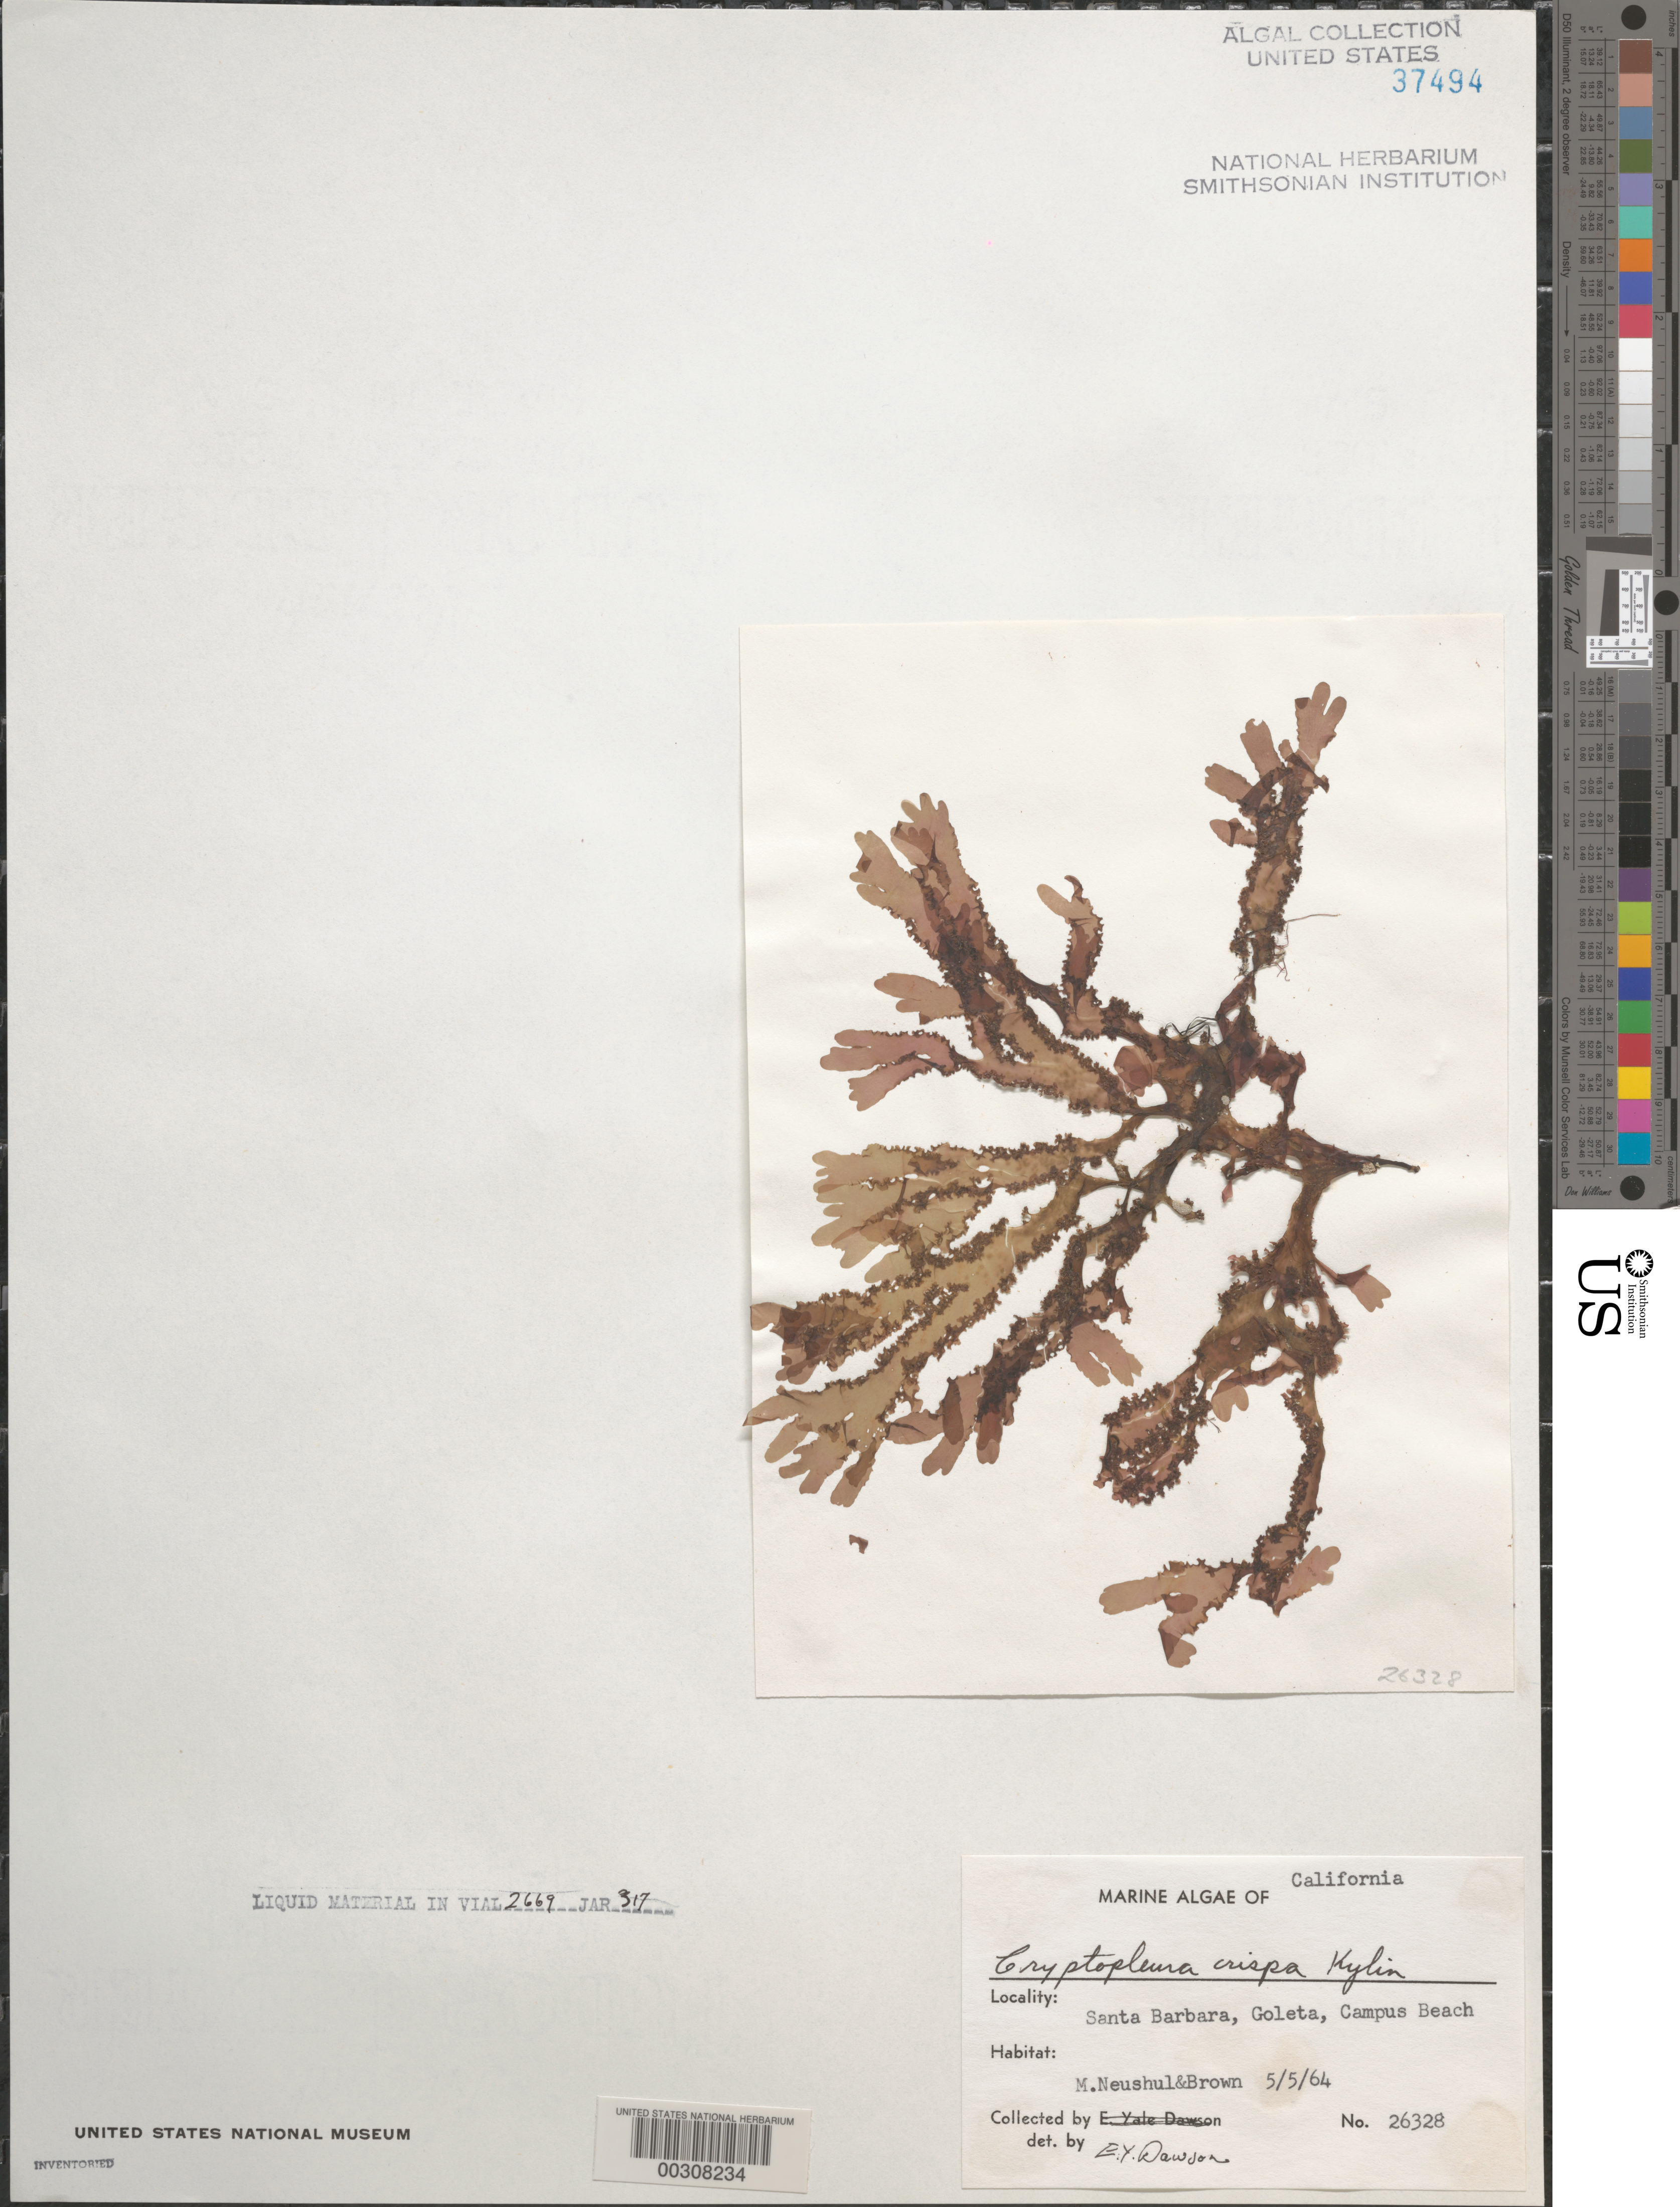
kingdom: Plantae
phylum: Rhodophyta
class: Florideophyceae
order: Ceramiales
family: Delesseriaceae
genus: Cryptopleura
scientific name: Cryptopleura crispa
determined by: Dawson, E. Y.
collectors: M. Neushul & D. Brown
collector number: EYD 26328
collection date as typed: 05 May 1964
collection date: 1964-05-05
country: United States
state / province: California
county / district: Santa Barbara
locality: Campus Beach, Goleta, Santa Barbara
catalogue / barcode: US 37494